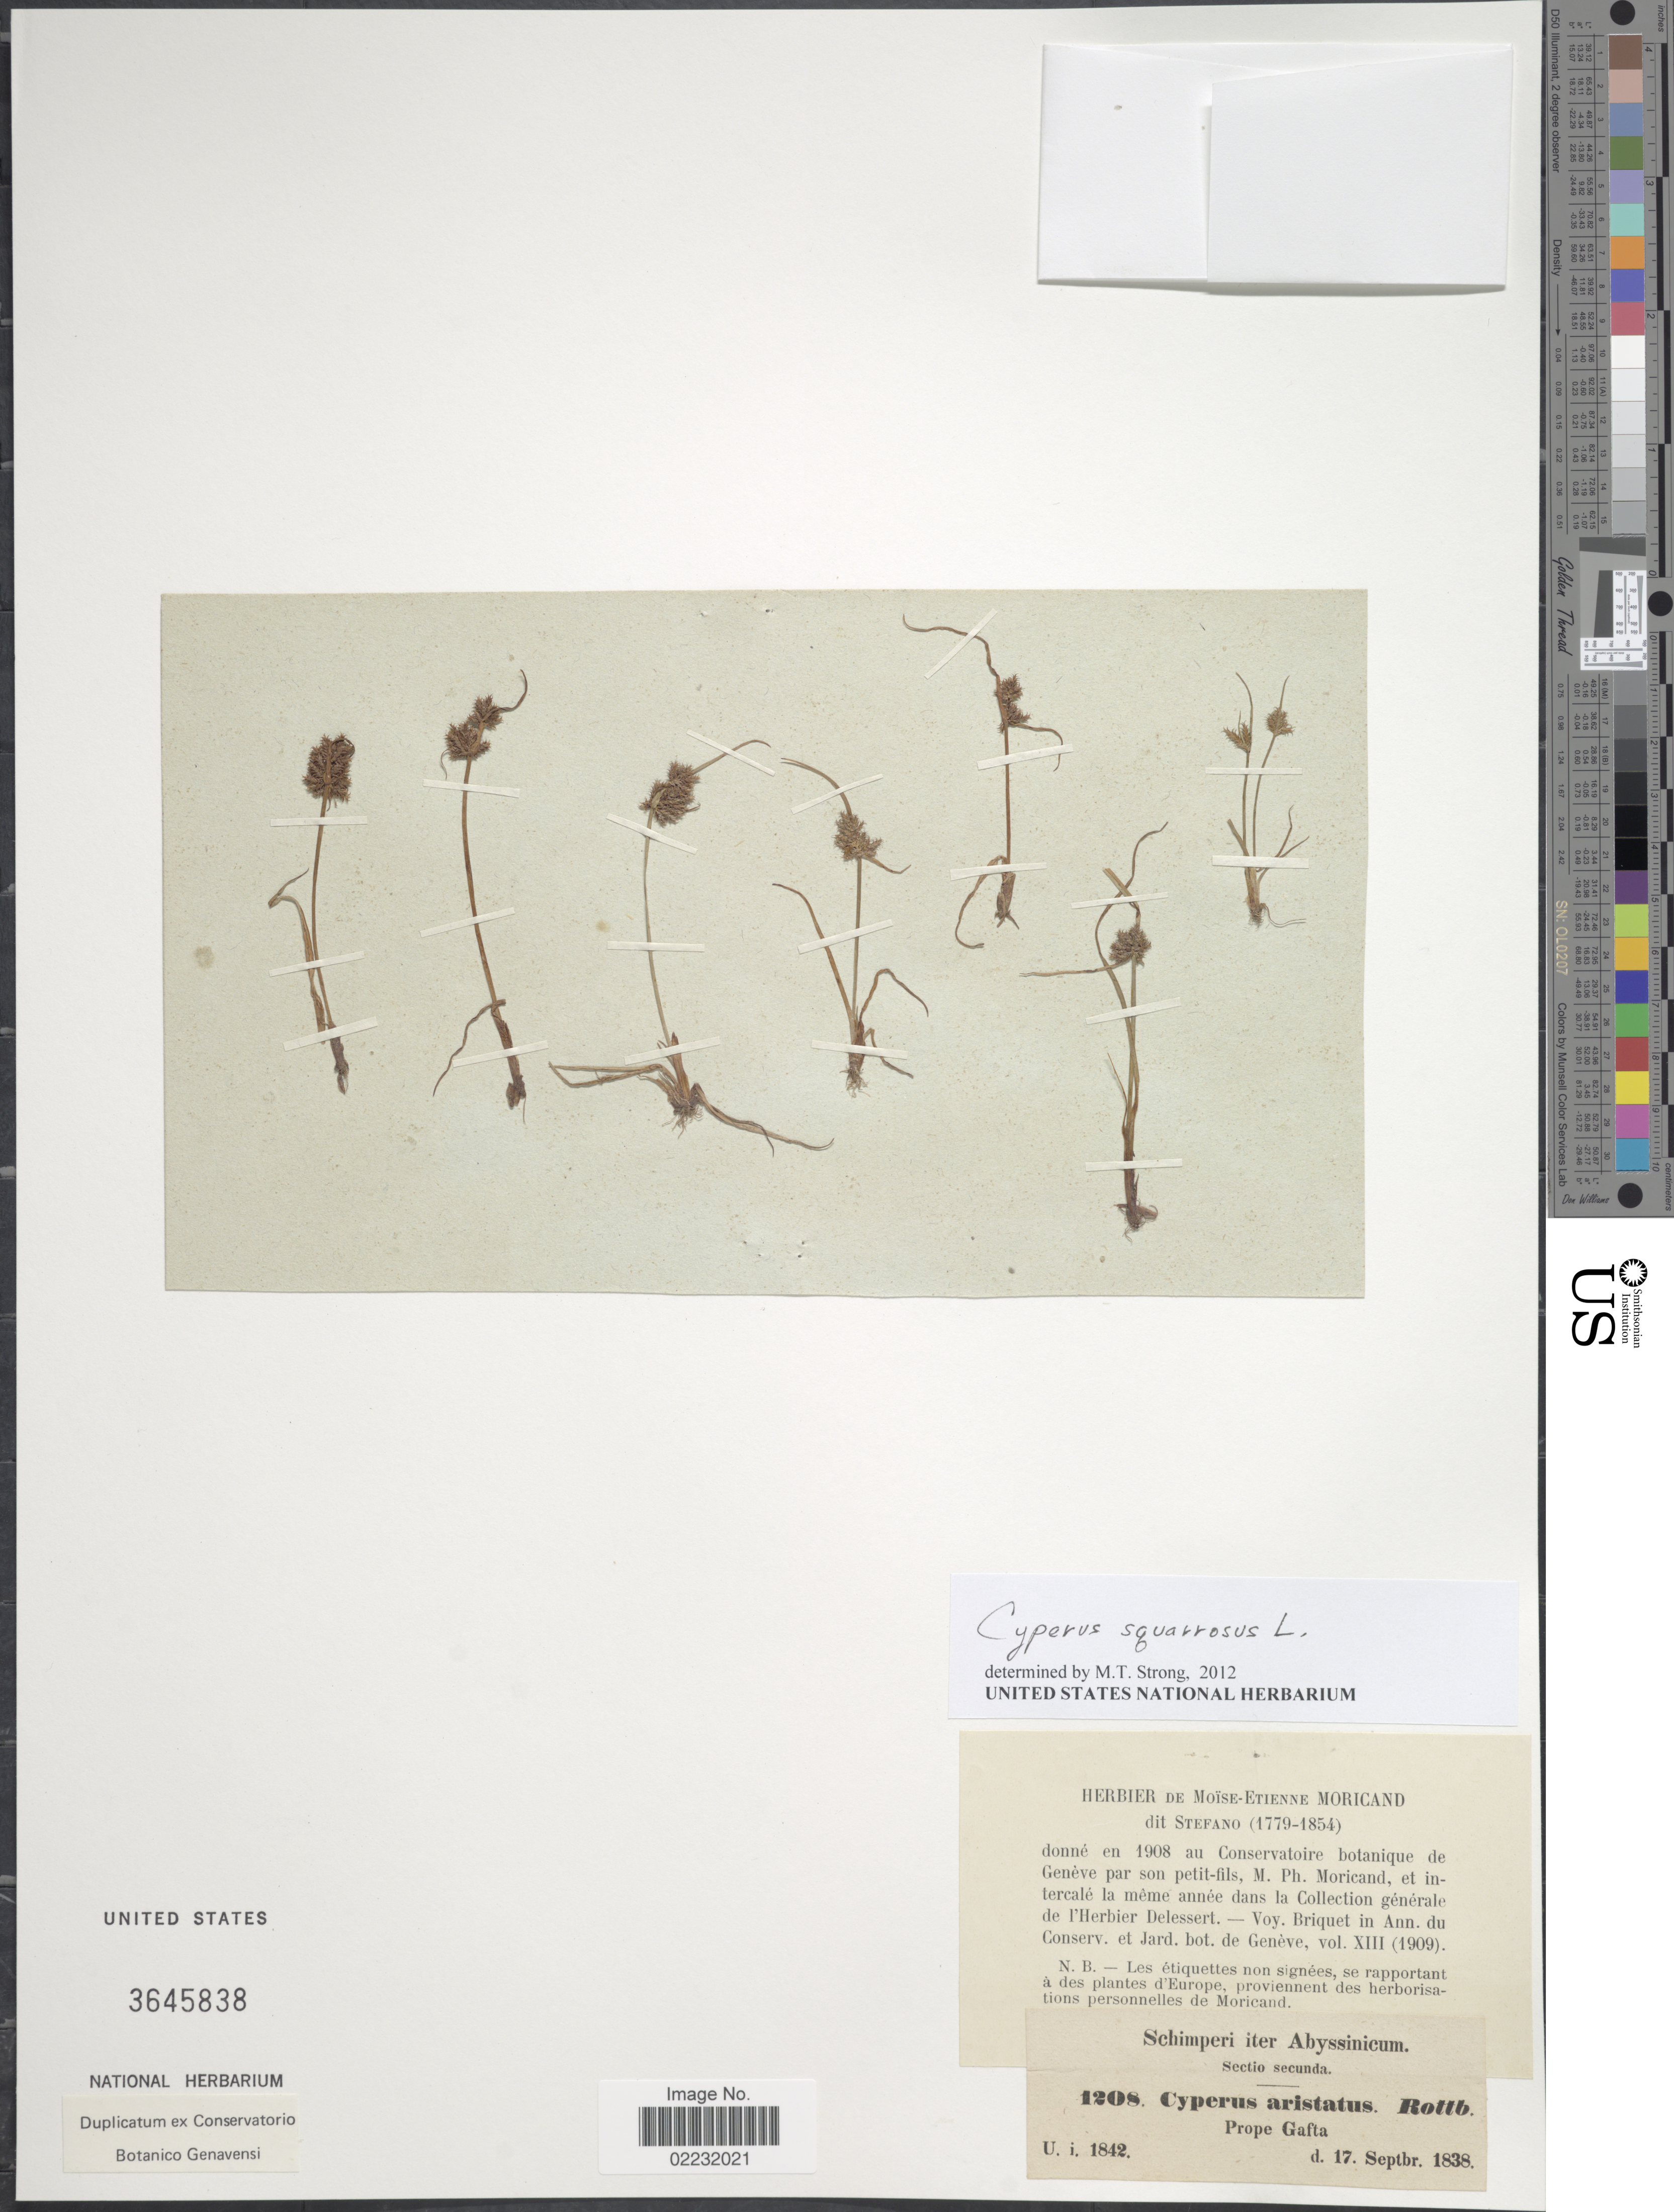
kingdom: Plantae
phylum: Tracheophyta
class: Liliopsida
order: Poales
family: Cyperaceae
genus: Cyperus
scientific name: Cyperus squarrosus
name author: L.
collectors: -. Schimper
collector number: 1208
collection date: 1838-09-17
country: Eritrea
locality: Abyssinicum, Sectio secunda, Prope Gafta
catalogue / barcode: US 3645838